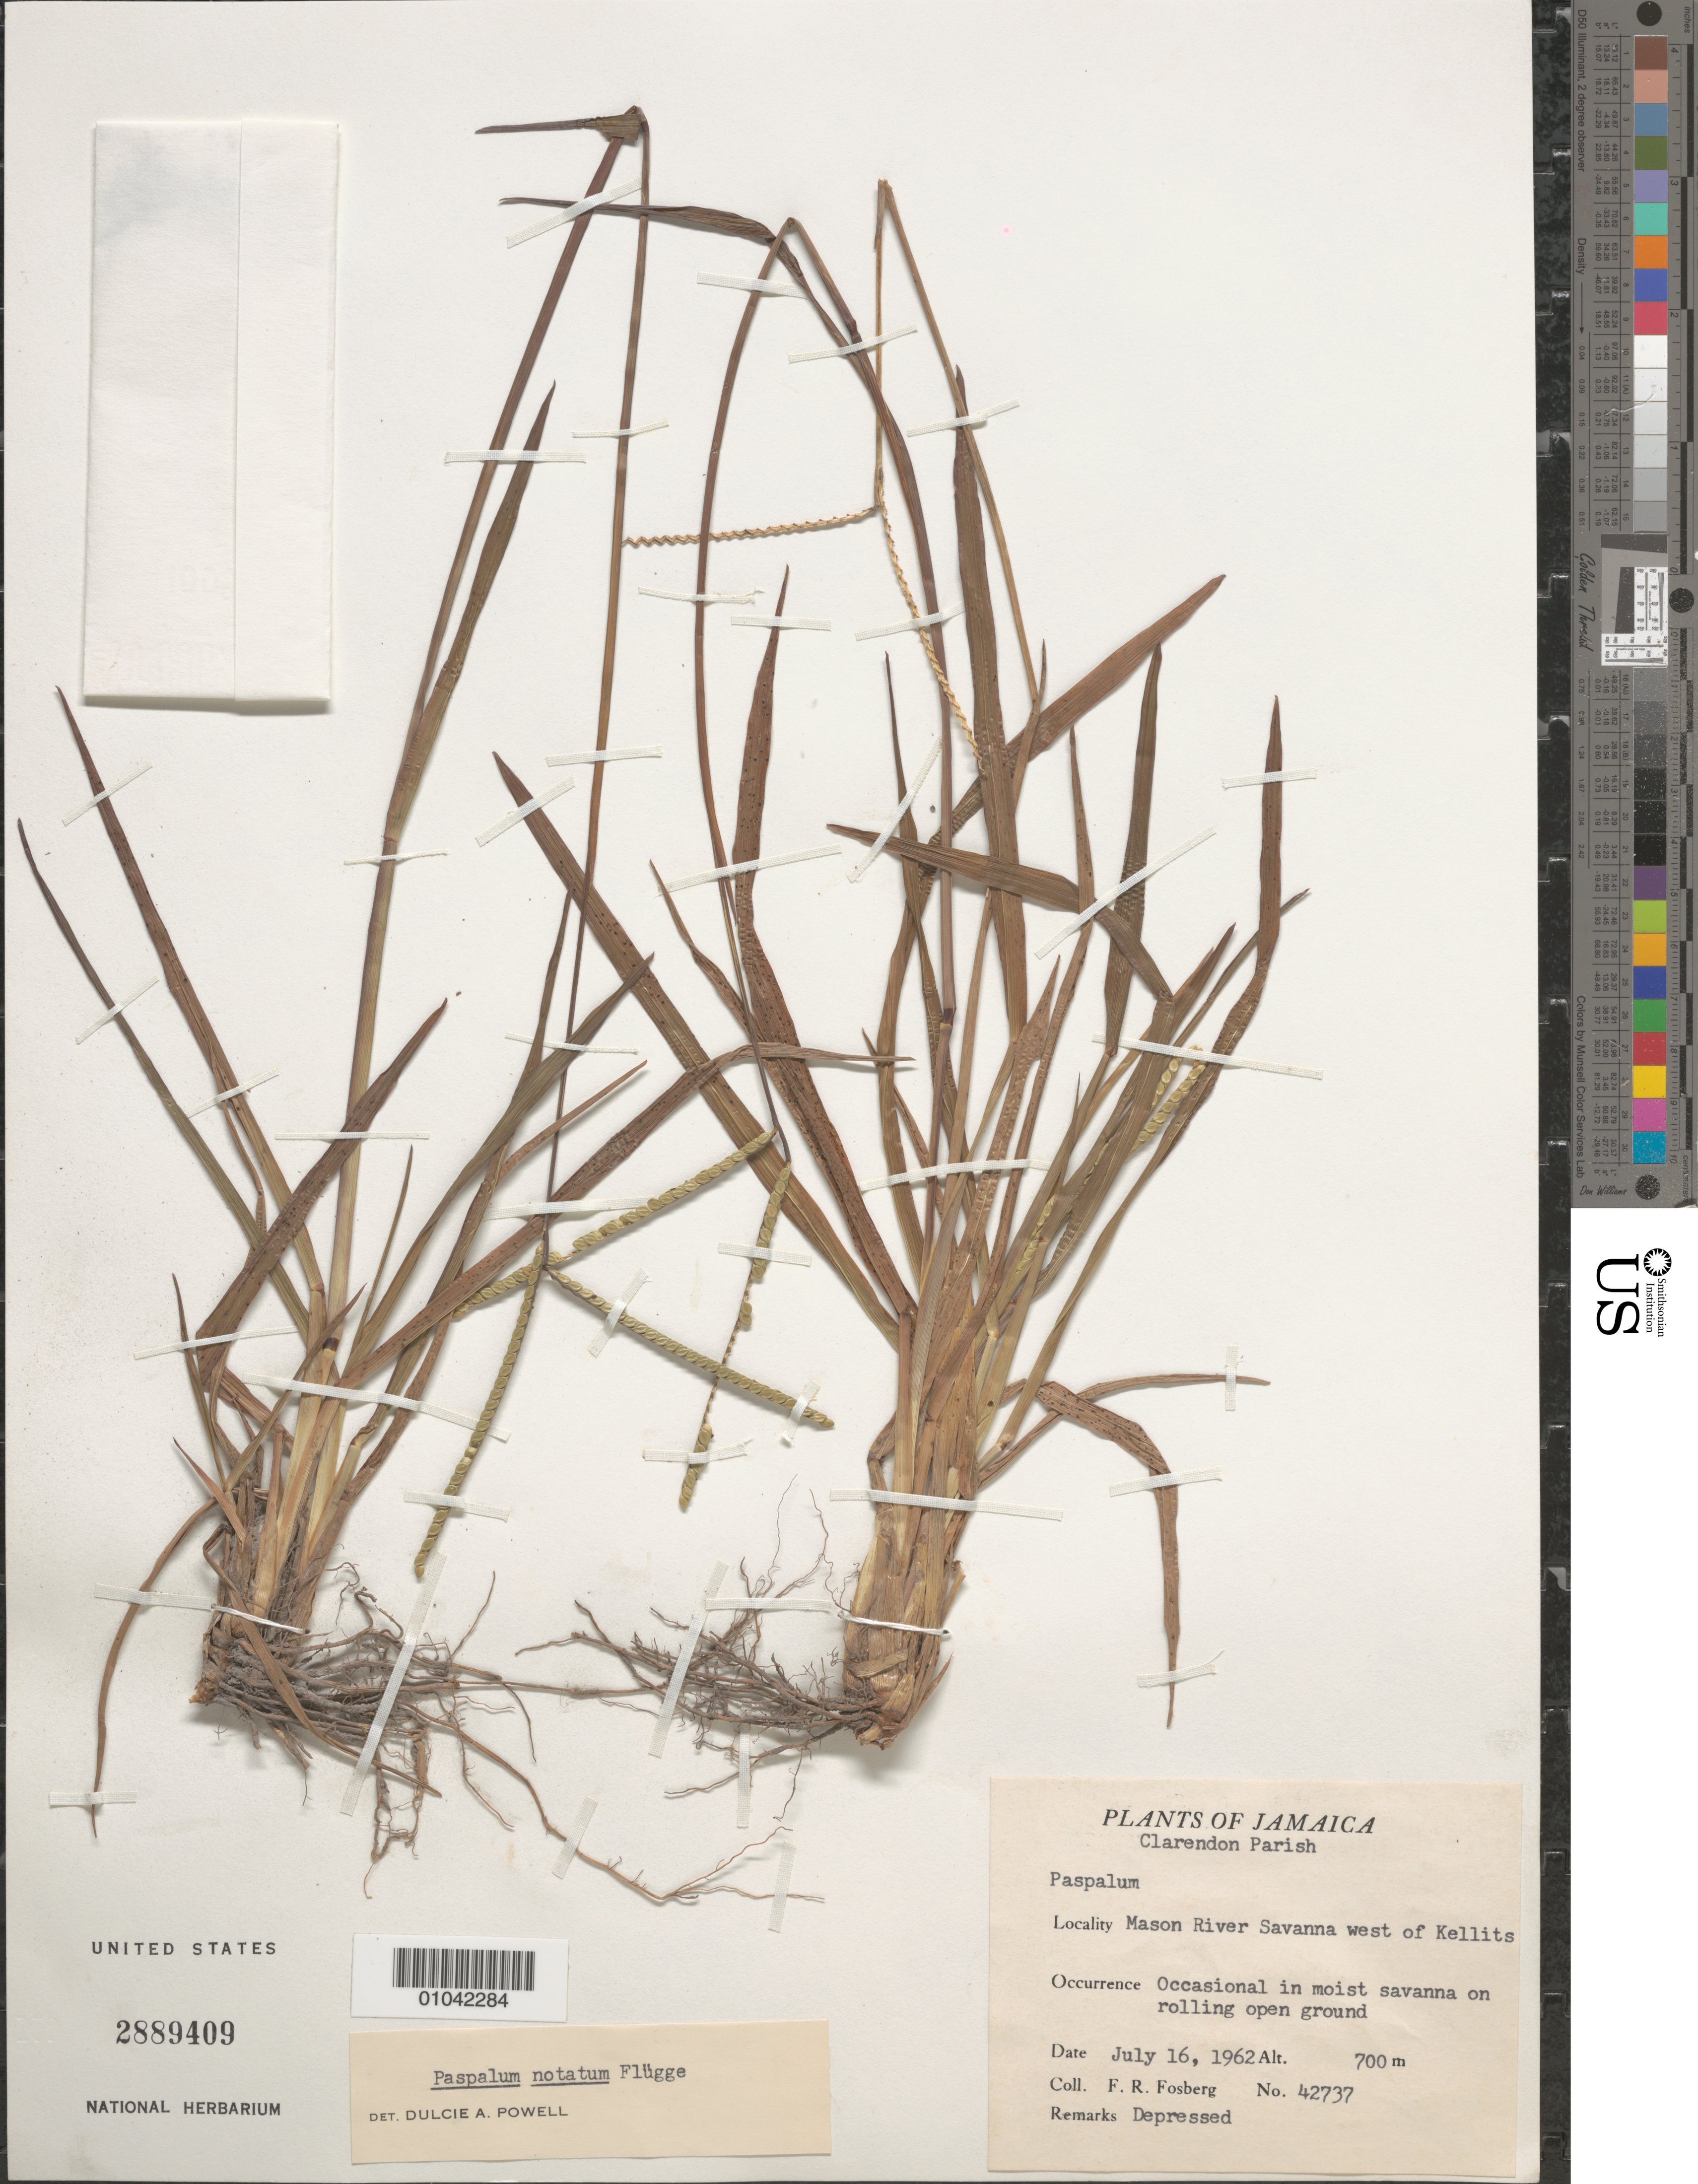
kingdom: Plantae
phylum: Tracheophyta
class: Liliopsida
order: Poales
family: Poaceae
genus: Paspalum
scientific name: Paspalum notatum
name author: Flüggé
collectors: F. R. Fosberg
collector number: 42737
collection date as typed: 16 Jul 1962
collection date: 1962-07-16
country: Jamaica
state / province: Clarendon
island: Jamaica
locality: Mason River Savanna W of Kellits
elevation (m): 700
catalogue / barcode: US 2889409